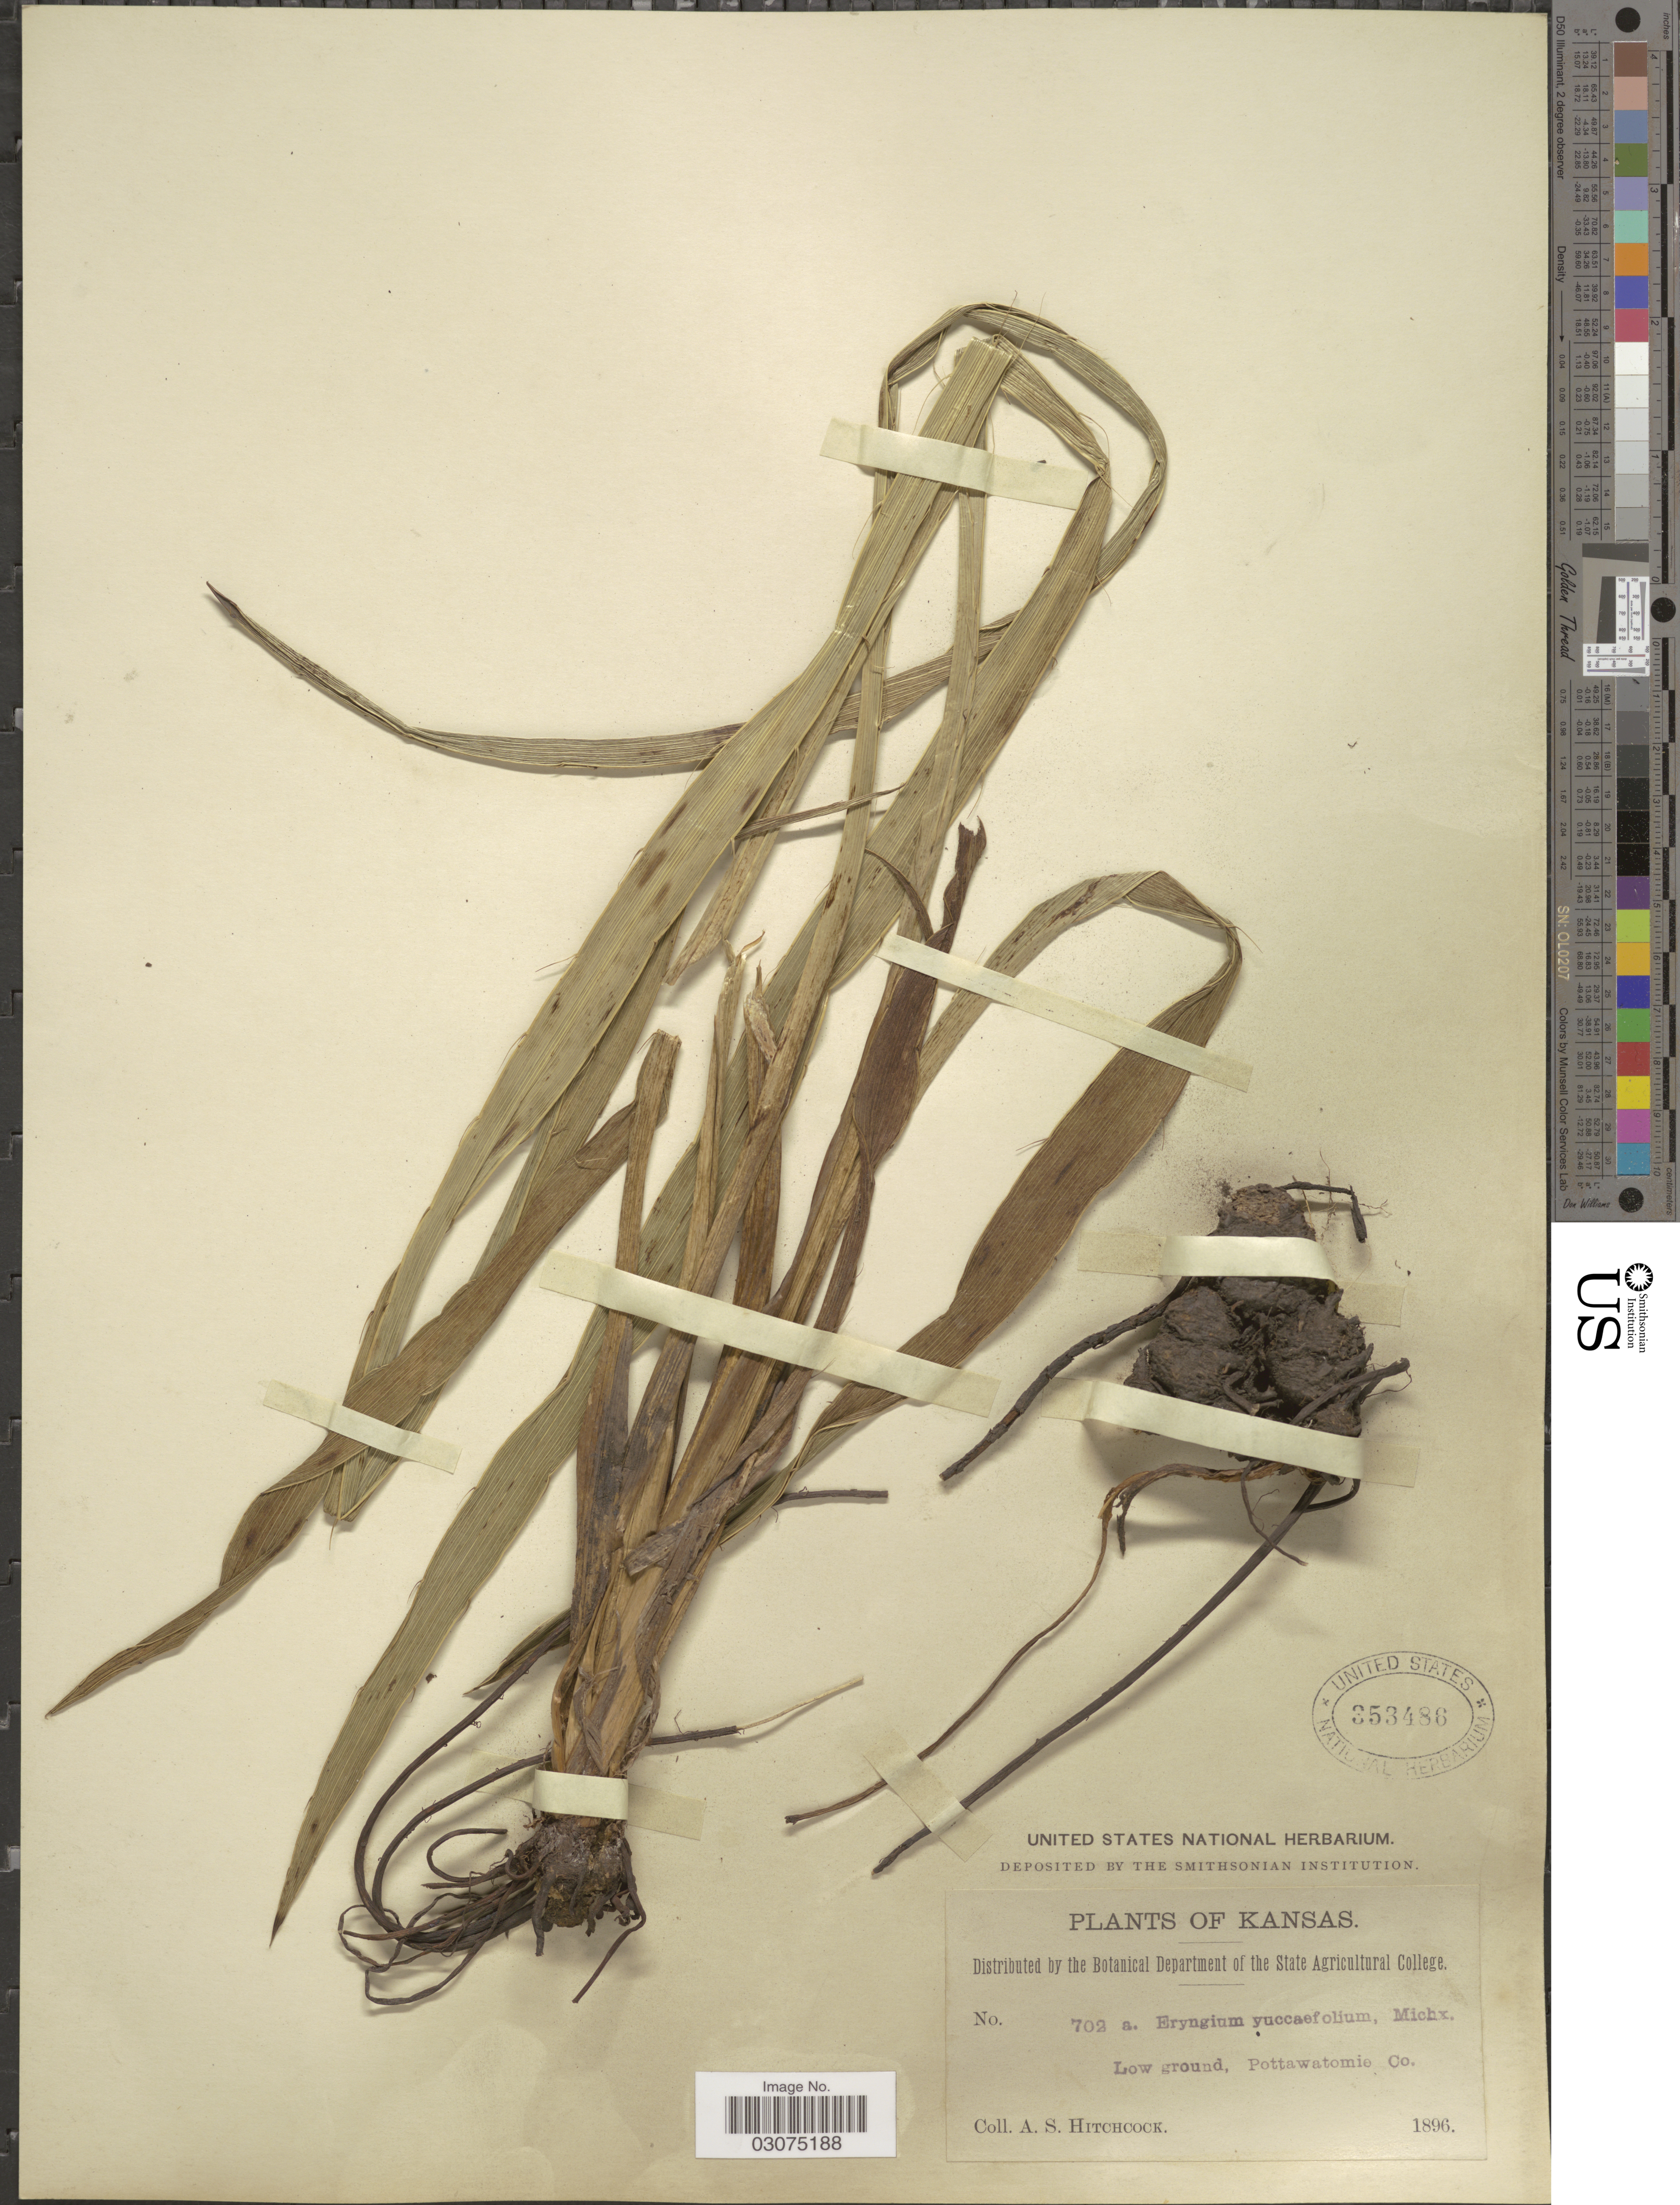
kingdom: Plantae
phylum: Tracheophyta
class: Magnoliopsida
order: Apiales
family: Apiaceae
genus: Eryngium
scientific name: Eryngium yuccifolium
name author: Michx.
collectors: A. S. Hitchcock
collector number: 702a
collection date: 1896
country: United States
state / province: Kansas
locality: Pottawatomie Co.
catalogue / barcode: US 353486